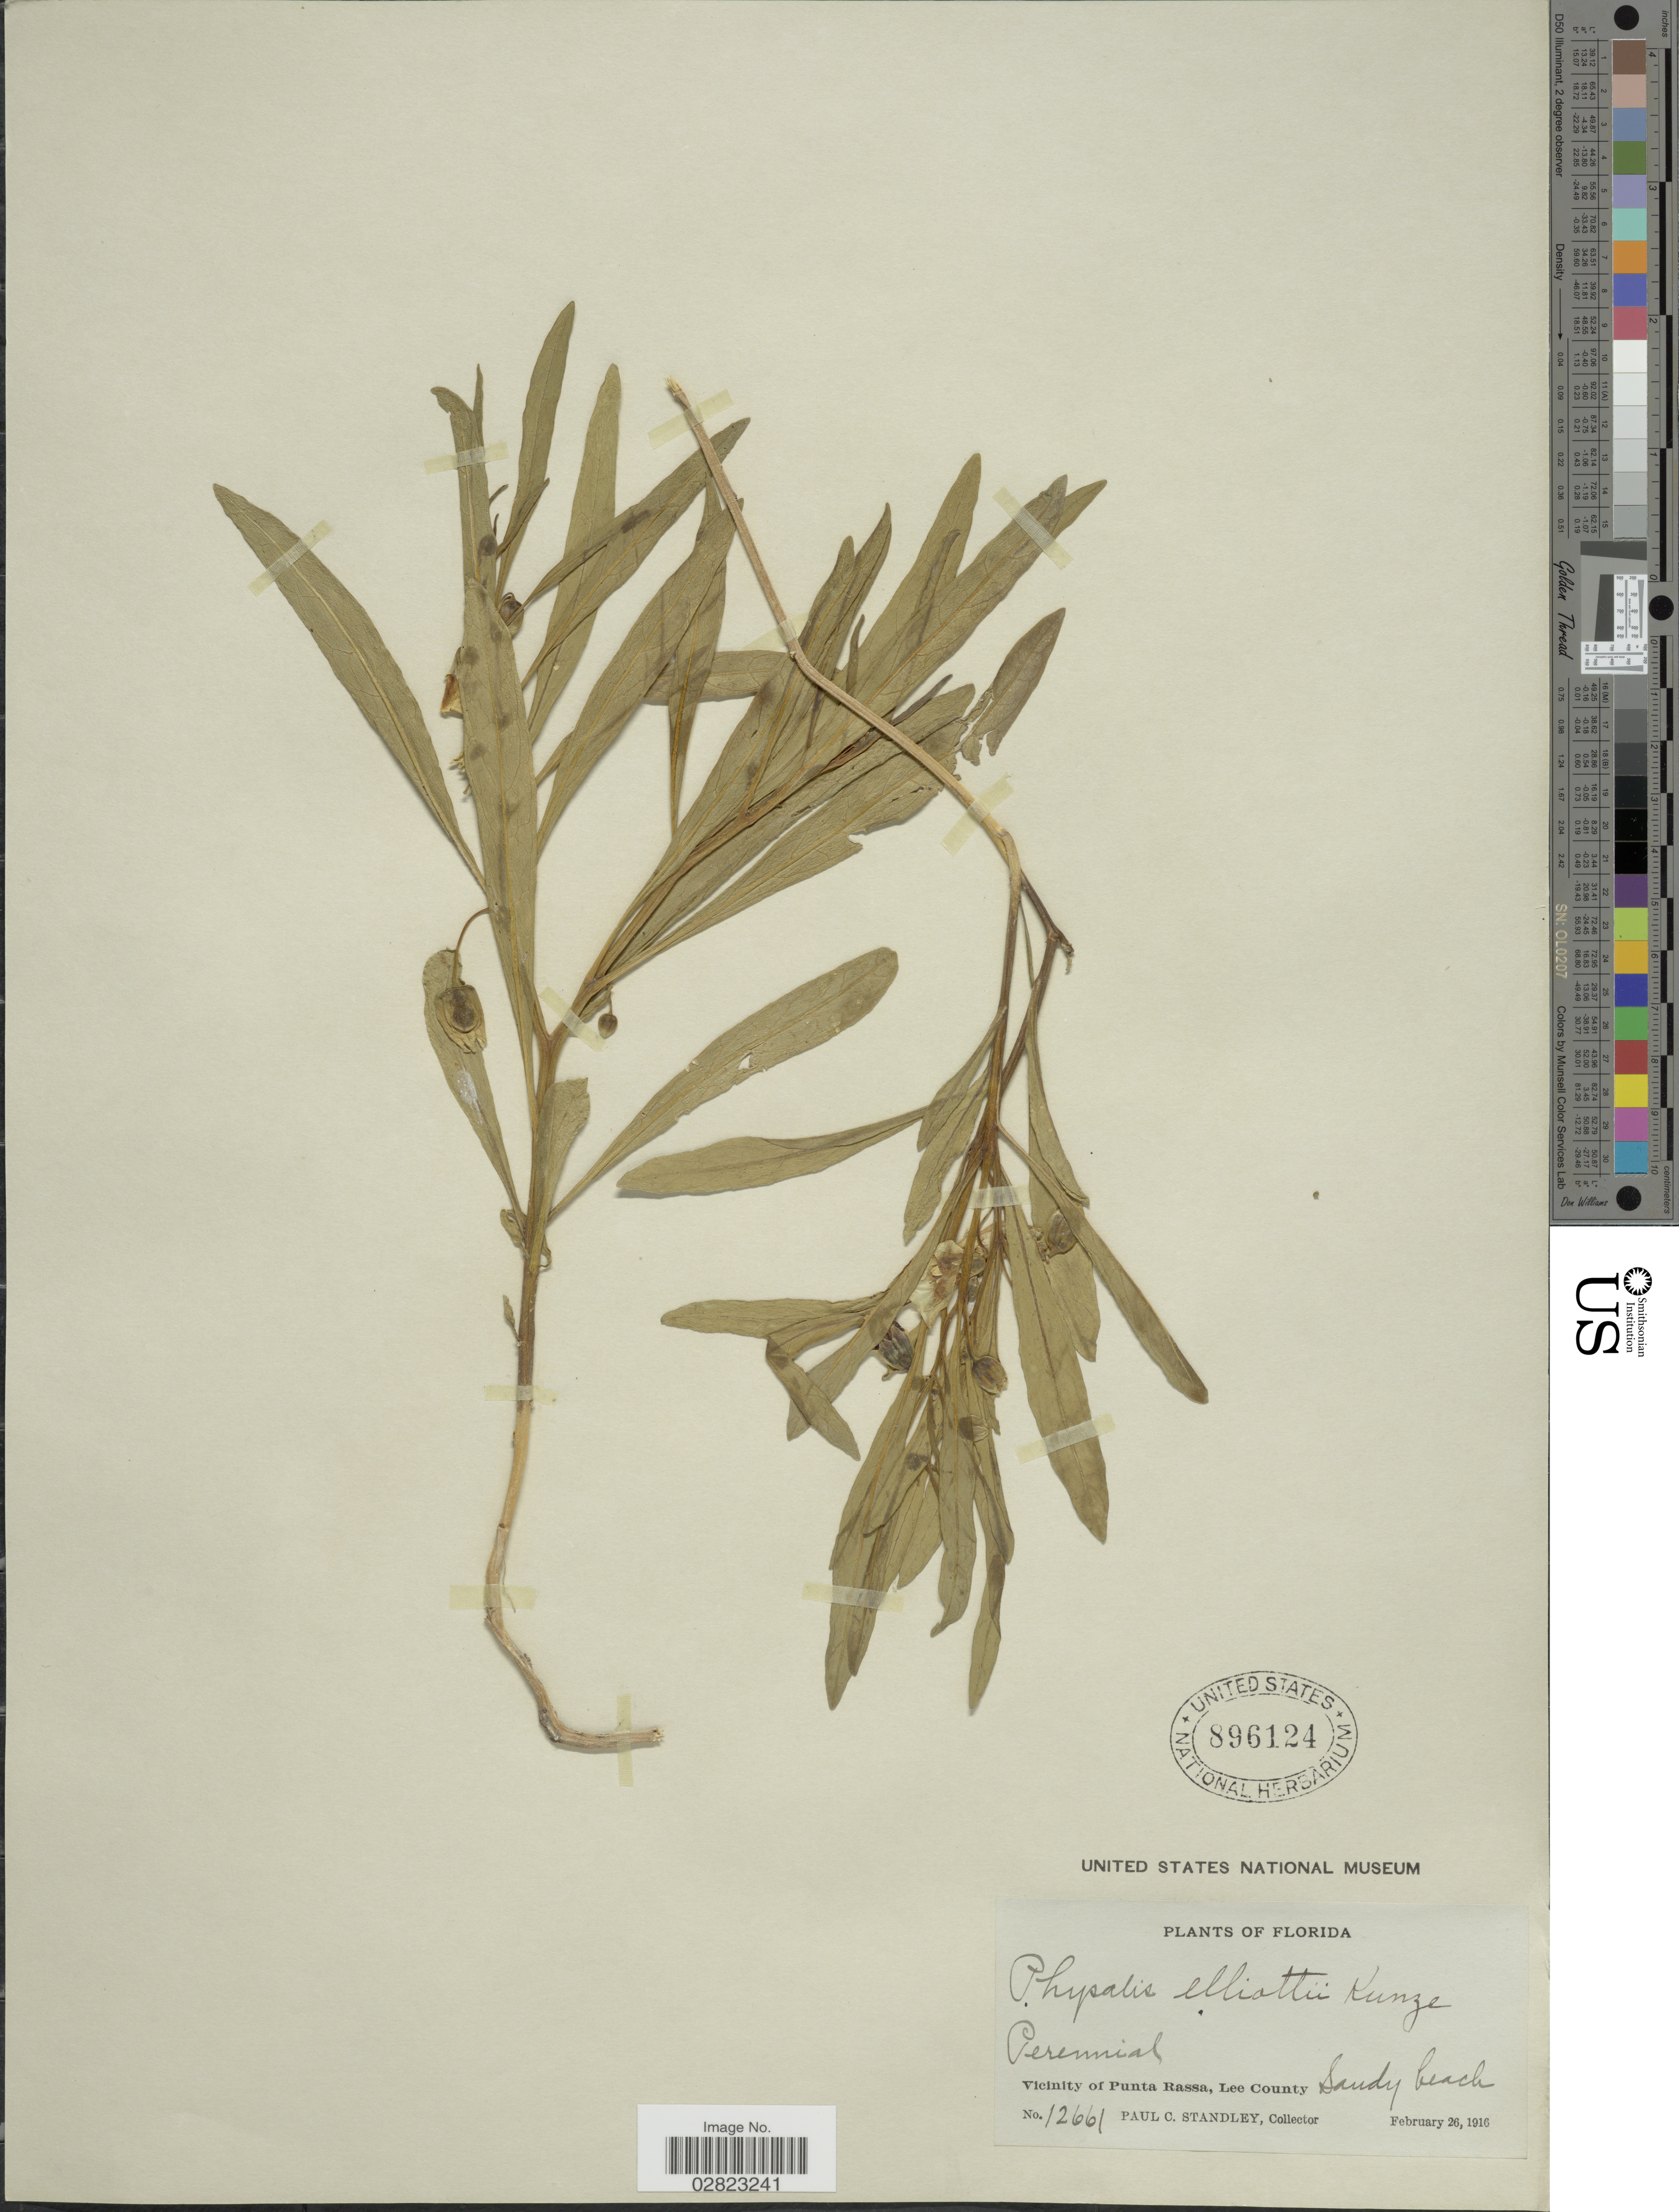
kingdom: Plantae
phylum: Tracheophyta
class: Magnoliopsida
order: Solanales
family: Solanaceae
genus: Physalis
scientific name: Physalis elliottii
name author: Kunze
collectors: P. C. Standley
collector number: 12661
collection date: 1916-02-26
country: United States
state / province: Florida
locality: Vicinity of Punta Rassa, Lee County.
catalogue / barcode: US 896124